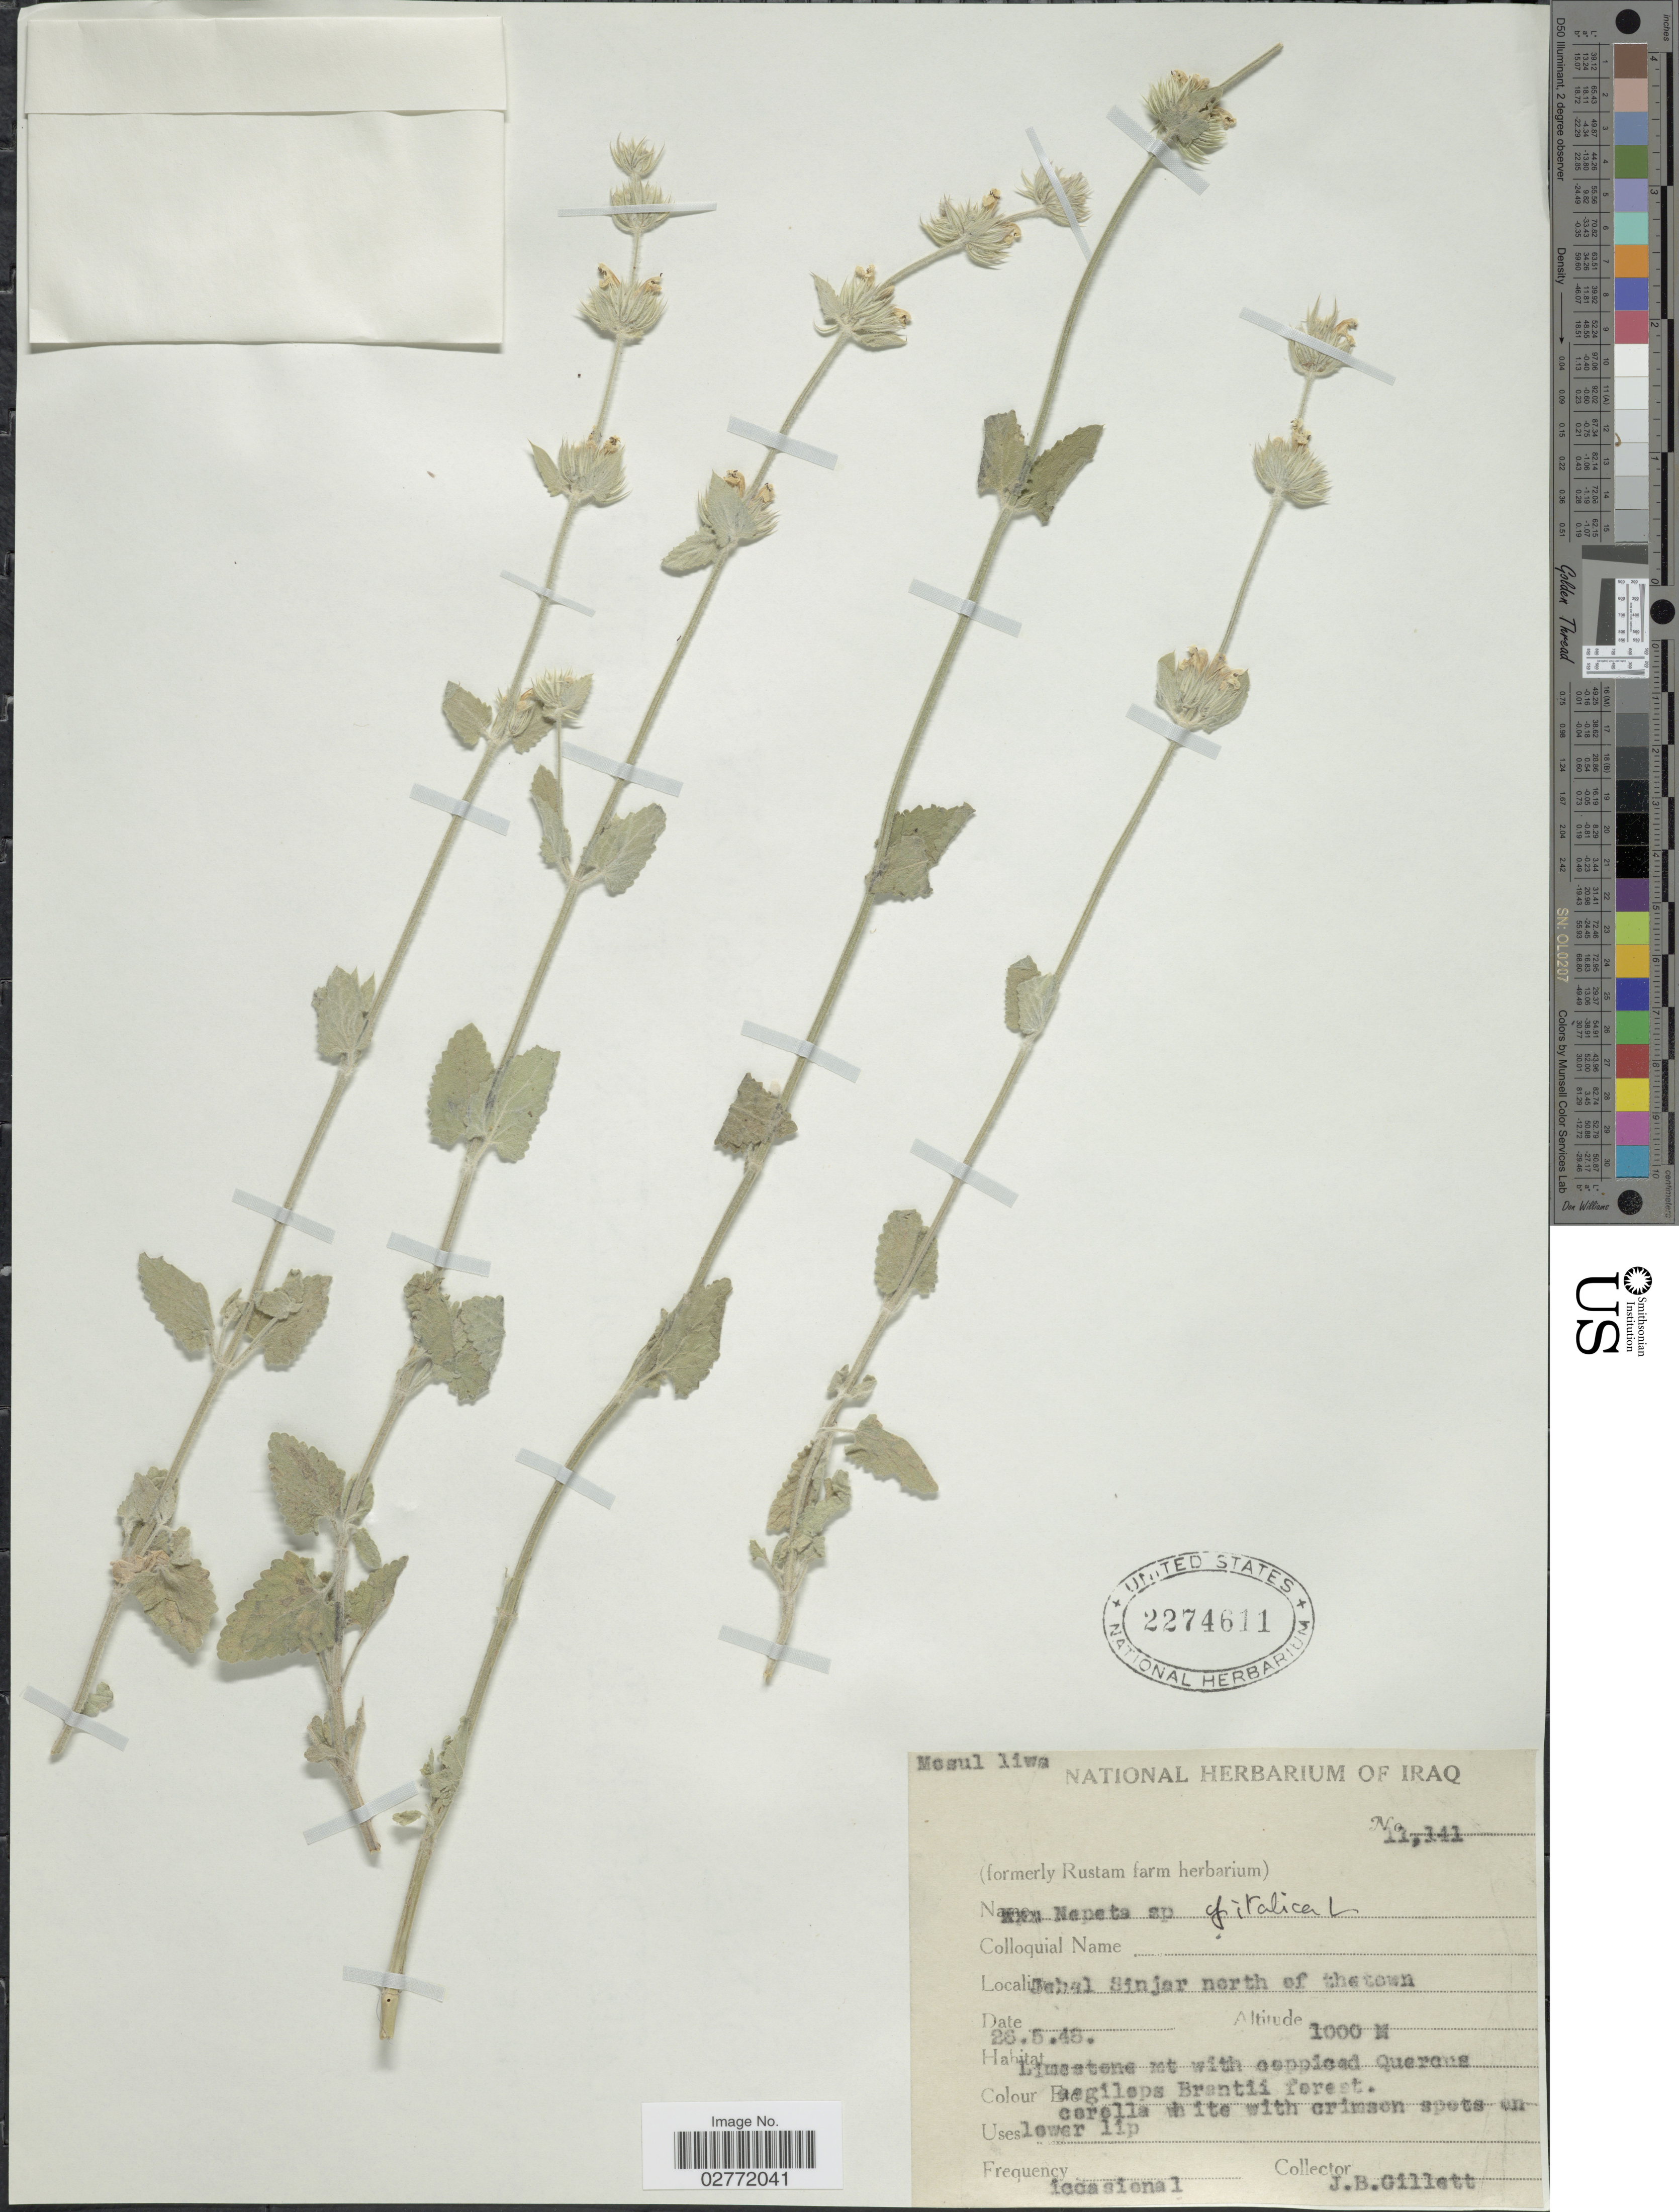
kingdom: Plantae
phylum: Tracheophyta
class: Magnoliopsida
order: Lamiales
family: Lamiaceae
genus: Nepeta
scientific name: Nepeta italica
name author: L.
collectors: J. B. Gillett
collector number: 11141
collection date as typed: Transcribed d/m/y: 26/5/48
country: Iraq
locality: Mosul liwa, Jebel, Sinjar north of the town.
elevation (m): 1000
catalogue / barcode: US 2274611